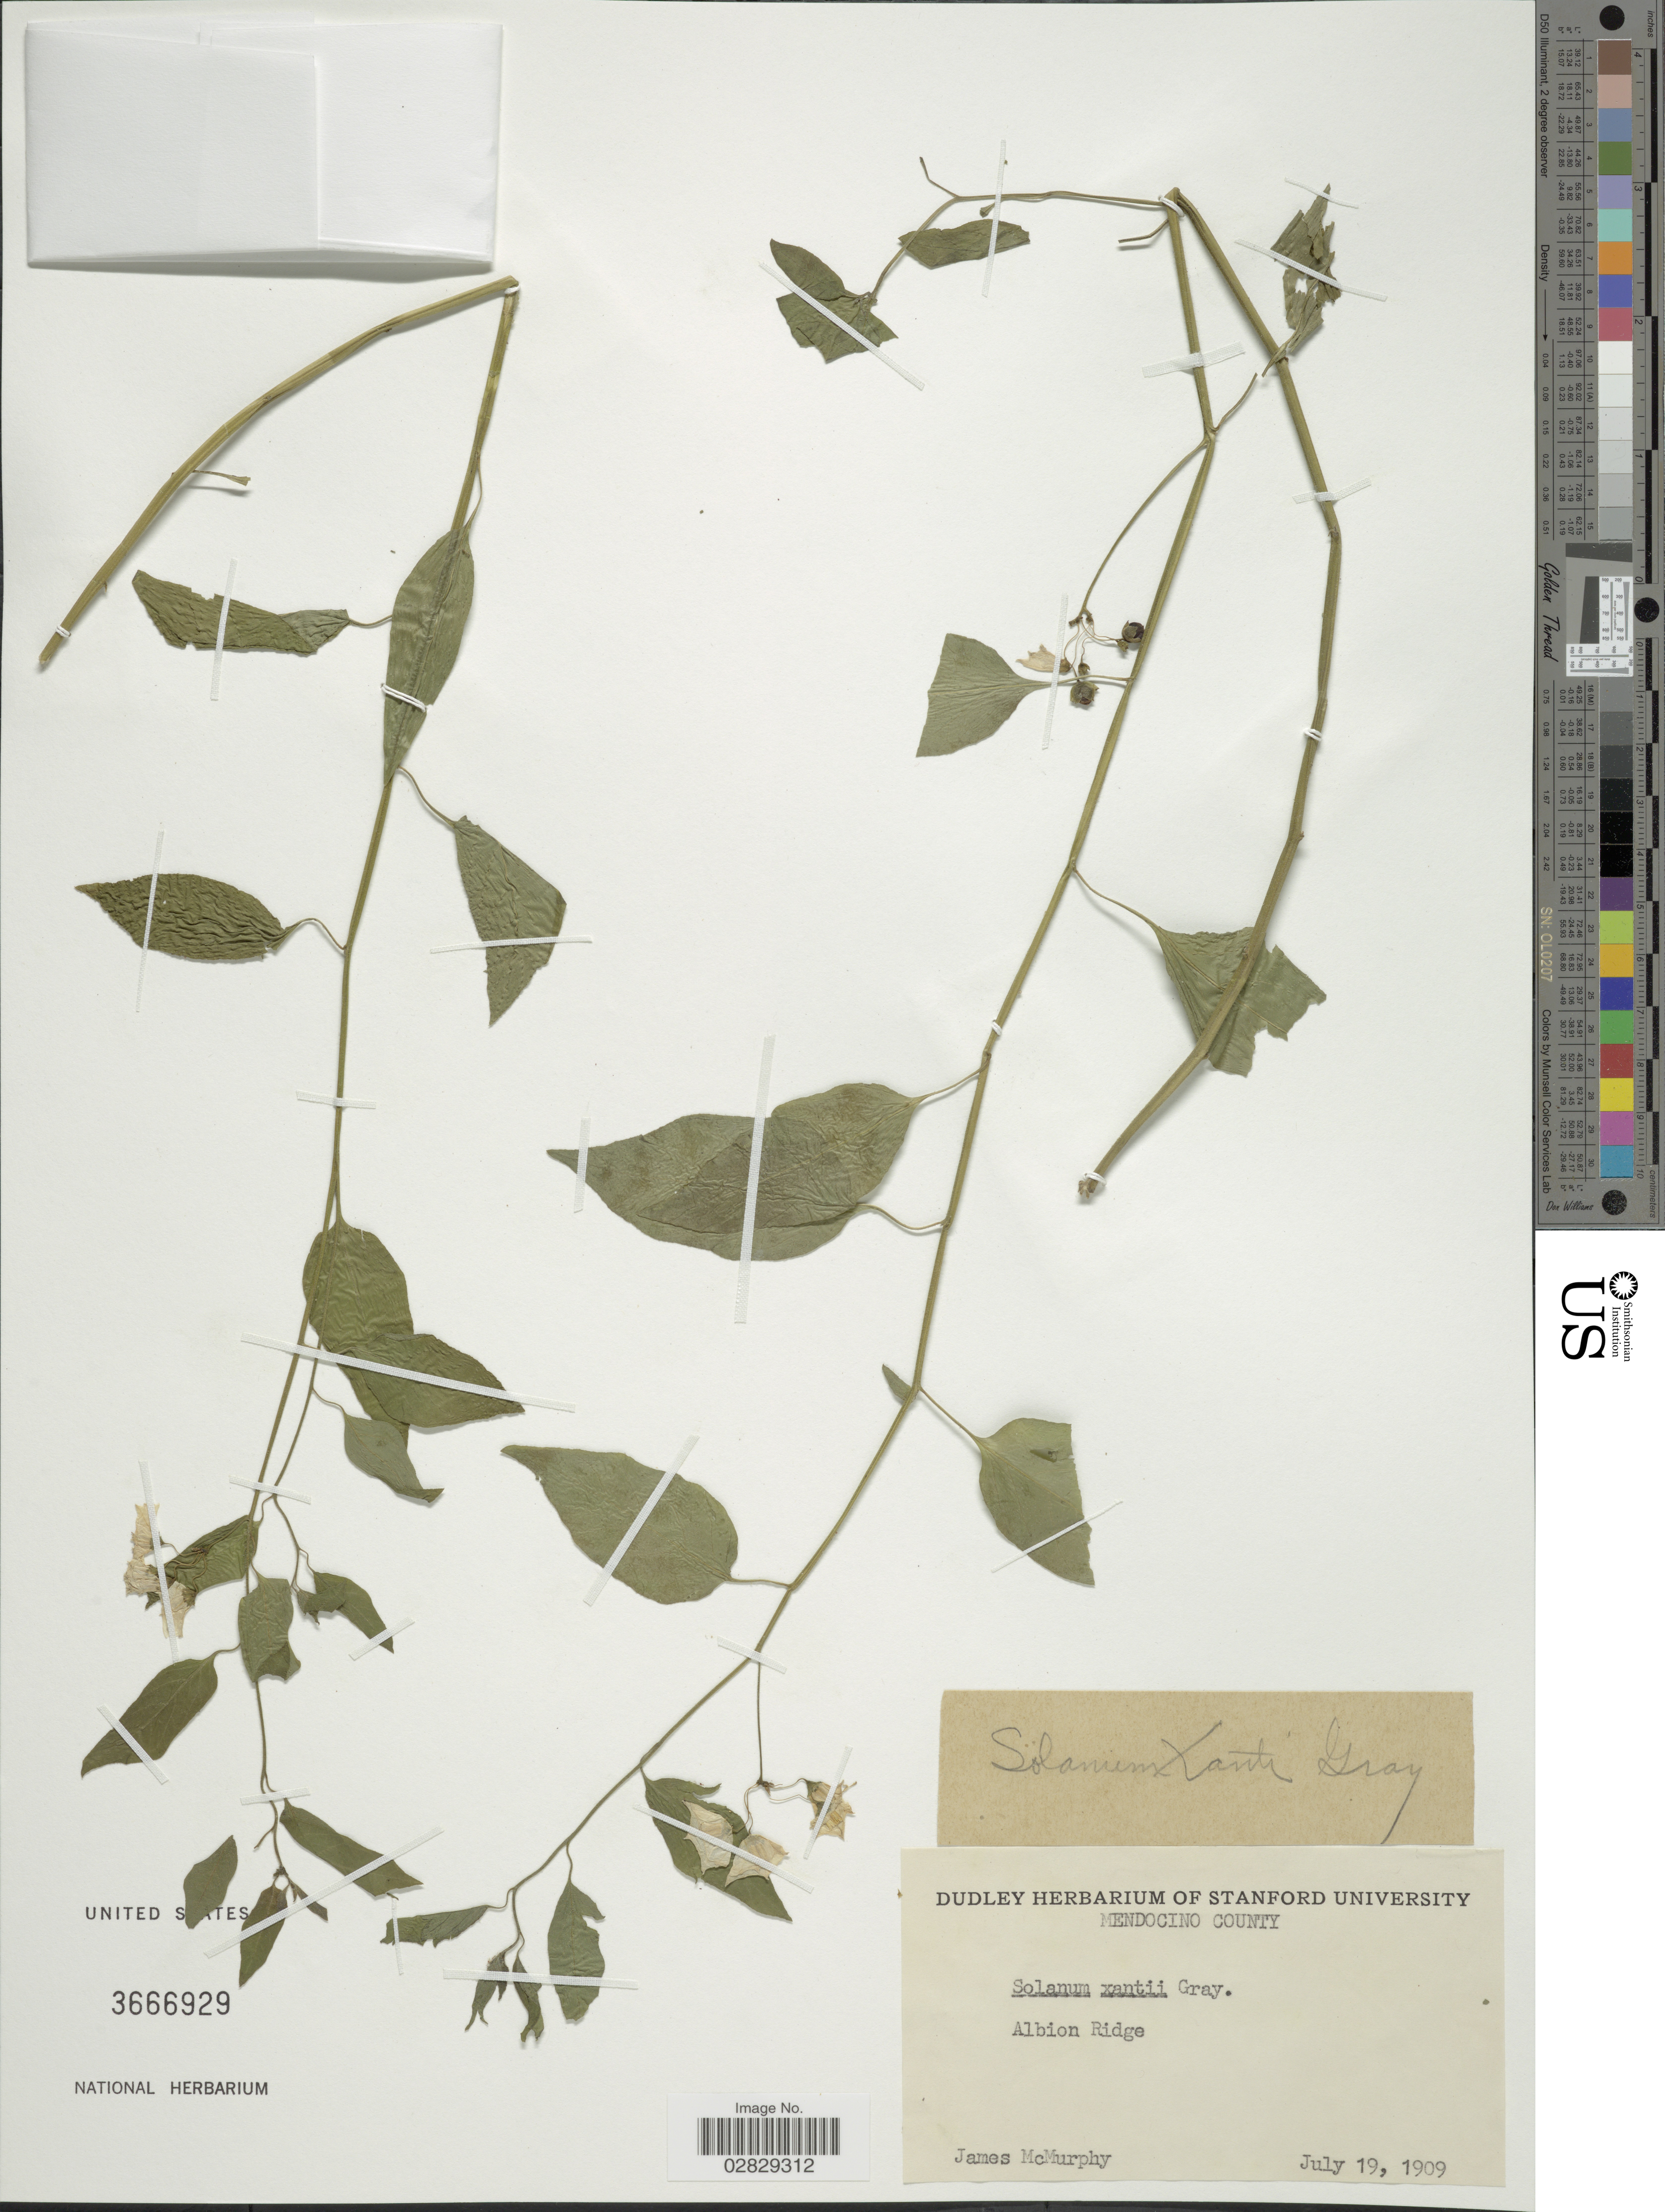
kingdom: Plantae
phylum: Tracheophyta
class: Magnoliopsida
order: Solanales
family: Solanaceae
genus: Solanum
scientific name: Solanum umbelliferum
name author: Eschsch.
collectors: J. McMurphy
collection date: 1909-07-19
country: United States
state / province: California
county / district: Mendocino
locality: Mendocino County. Albion Ridge.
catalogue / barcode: US 3666929